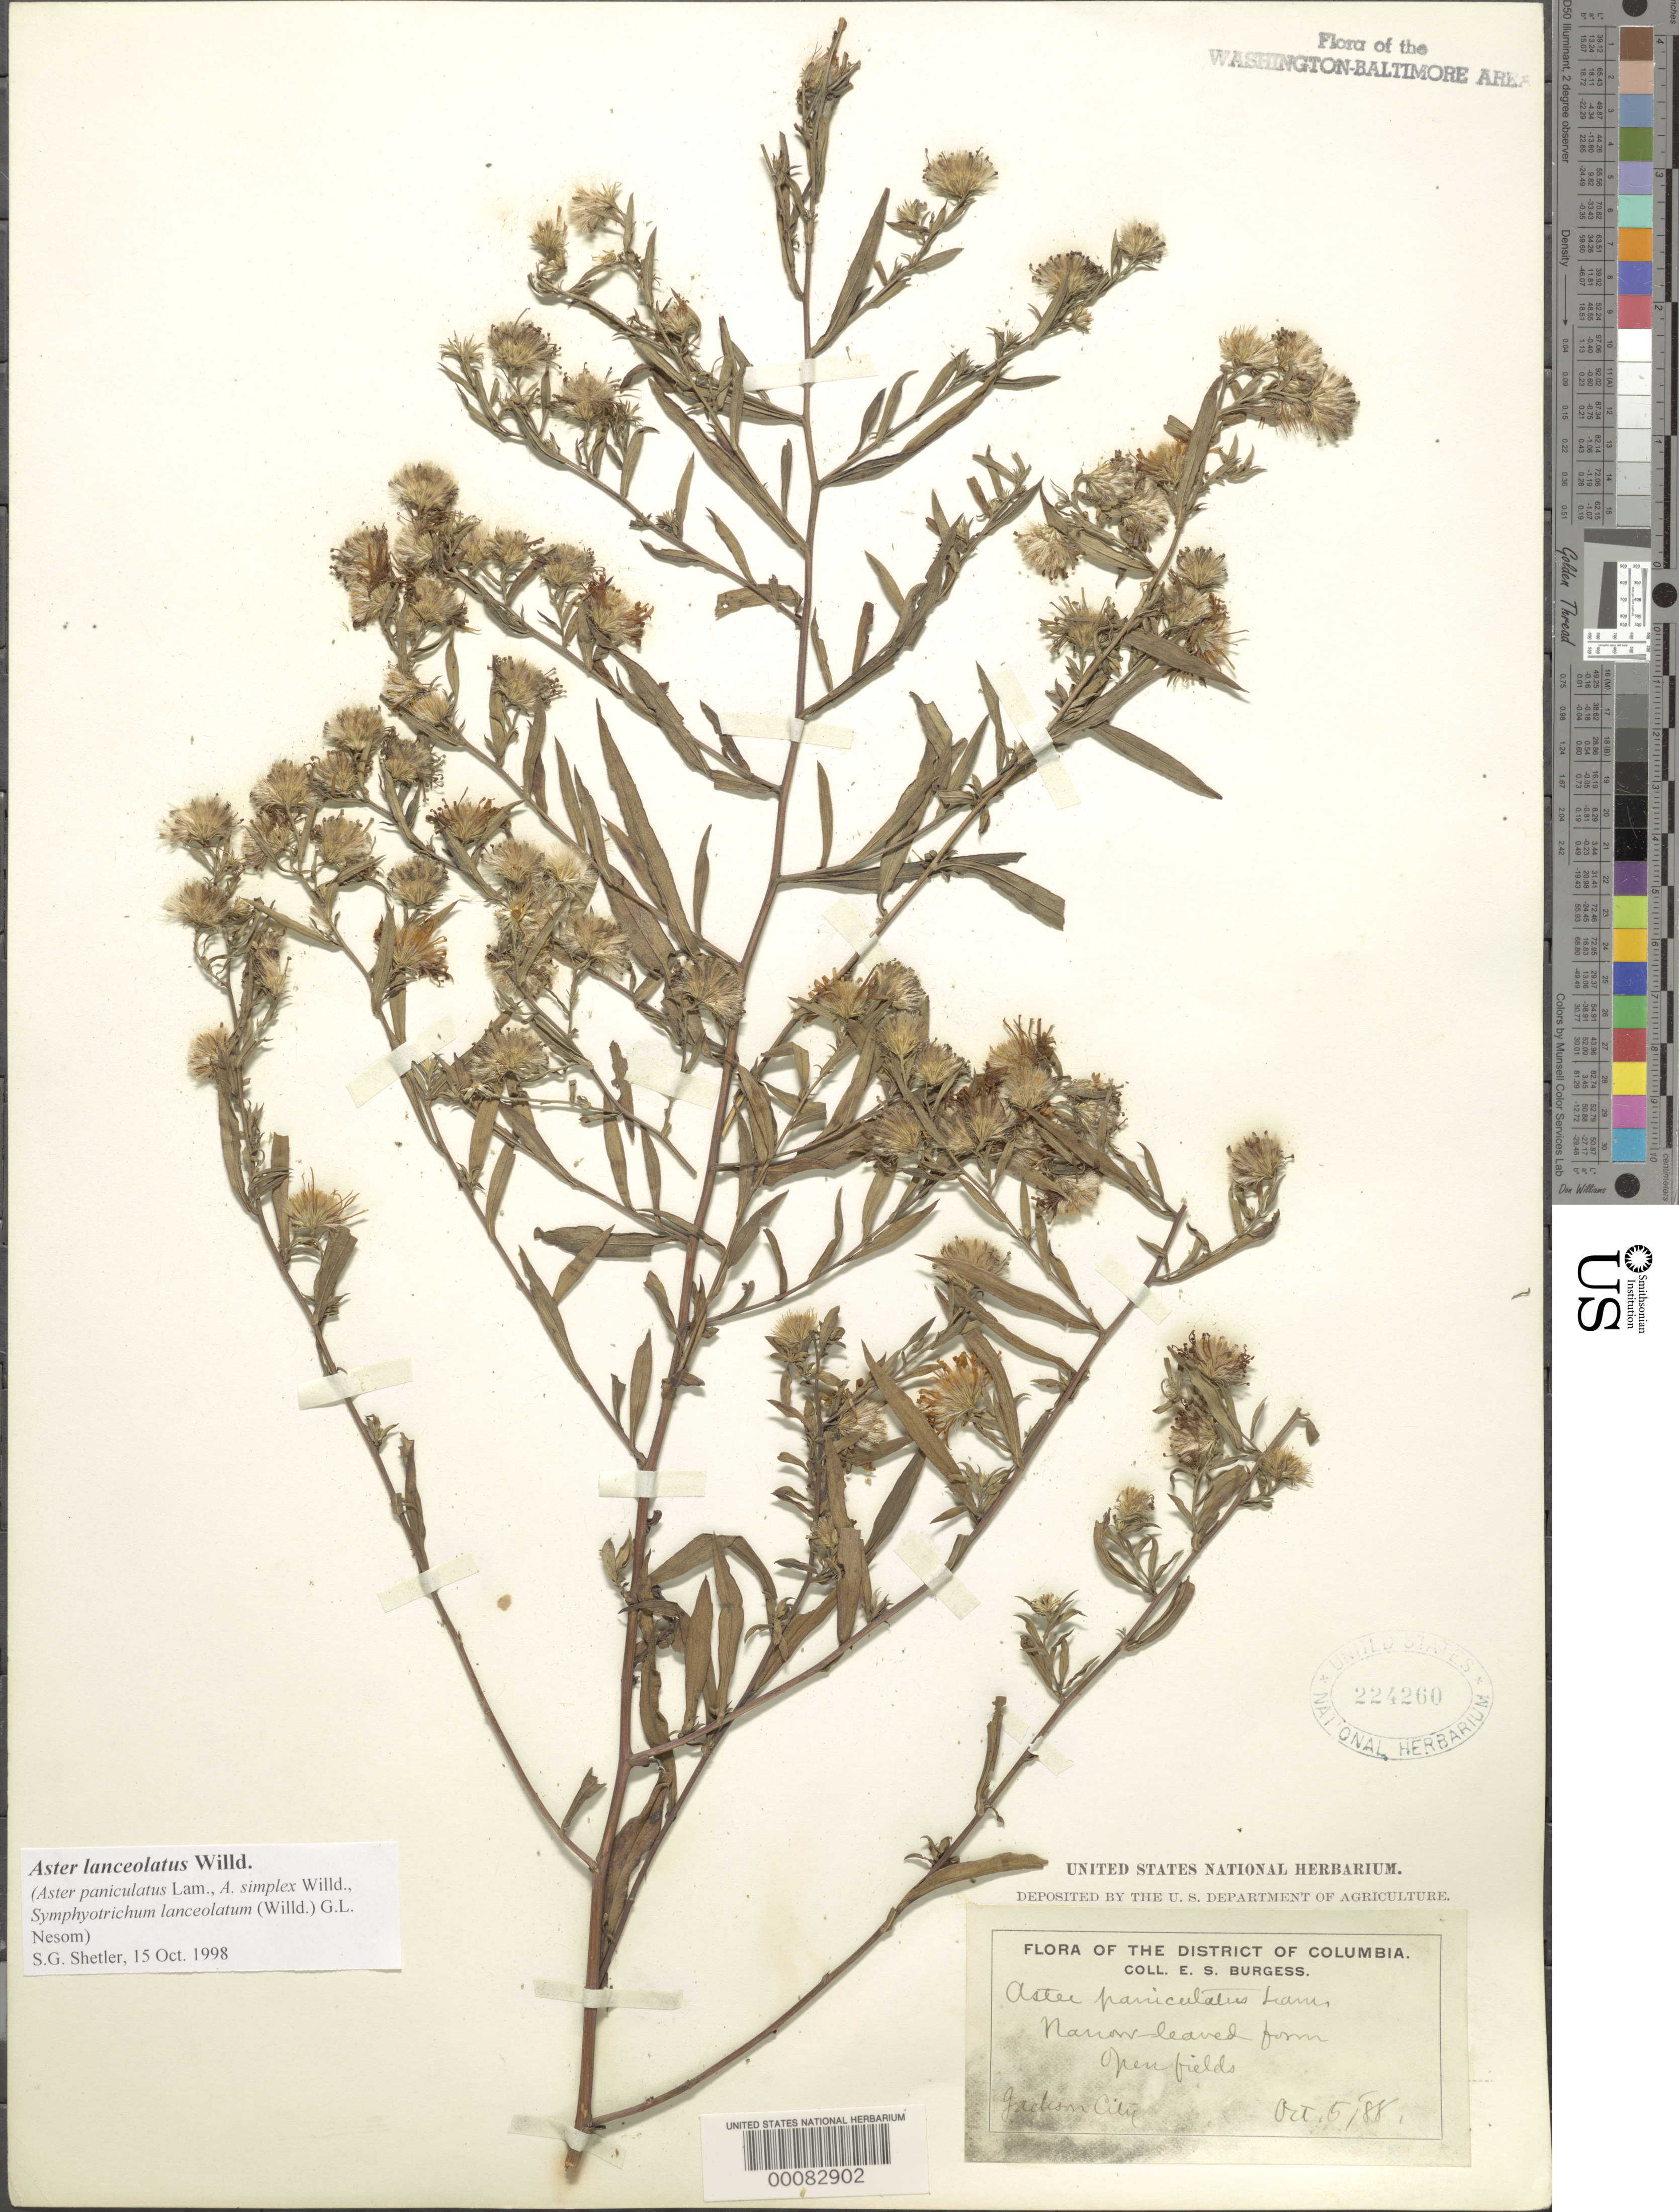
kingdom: Plantae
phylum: Tracheophyta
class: Magnoliopsida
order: Asterales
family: Asteraceae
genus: Symphyotrichum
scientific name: Symphyotrichum lanceolatum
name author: (Willd.) G.L. Nesom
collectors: E. Burgess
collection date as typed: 05 Oct 1888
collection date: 1888-10-05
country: United States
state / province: Virginia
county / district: Arlington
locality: Jackson City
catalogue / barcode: US 224260